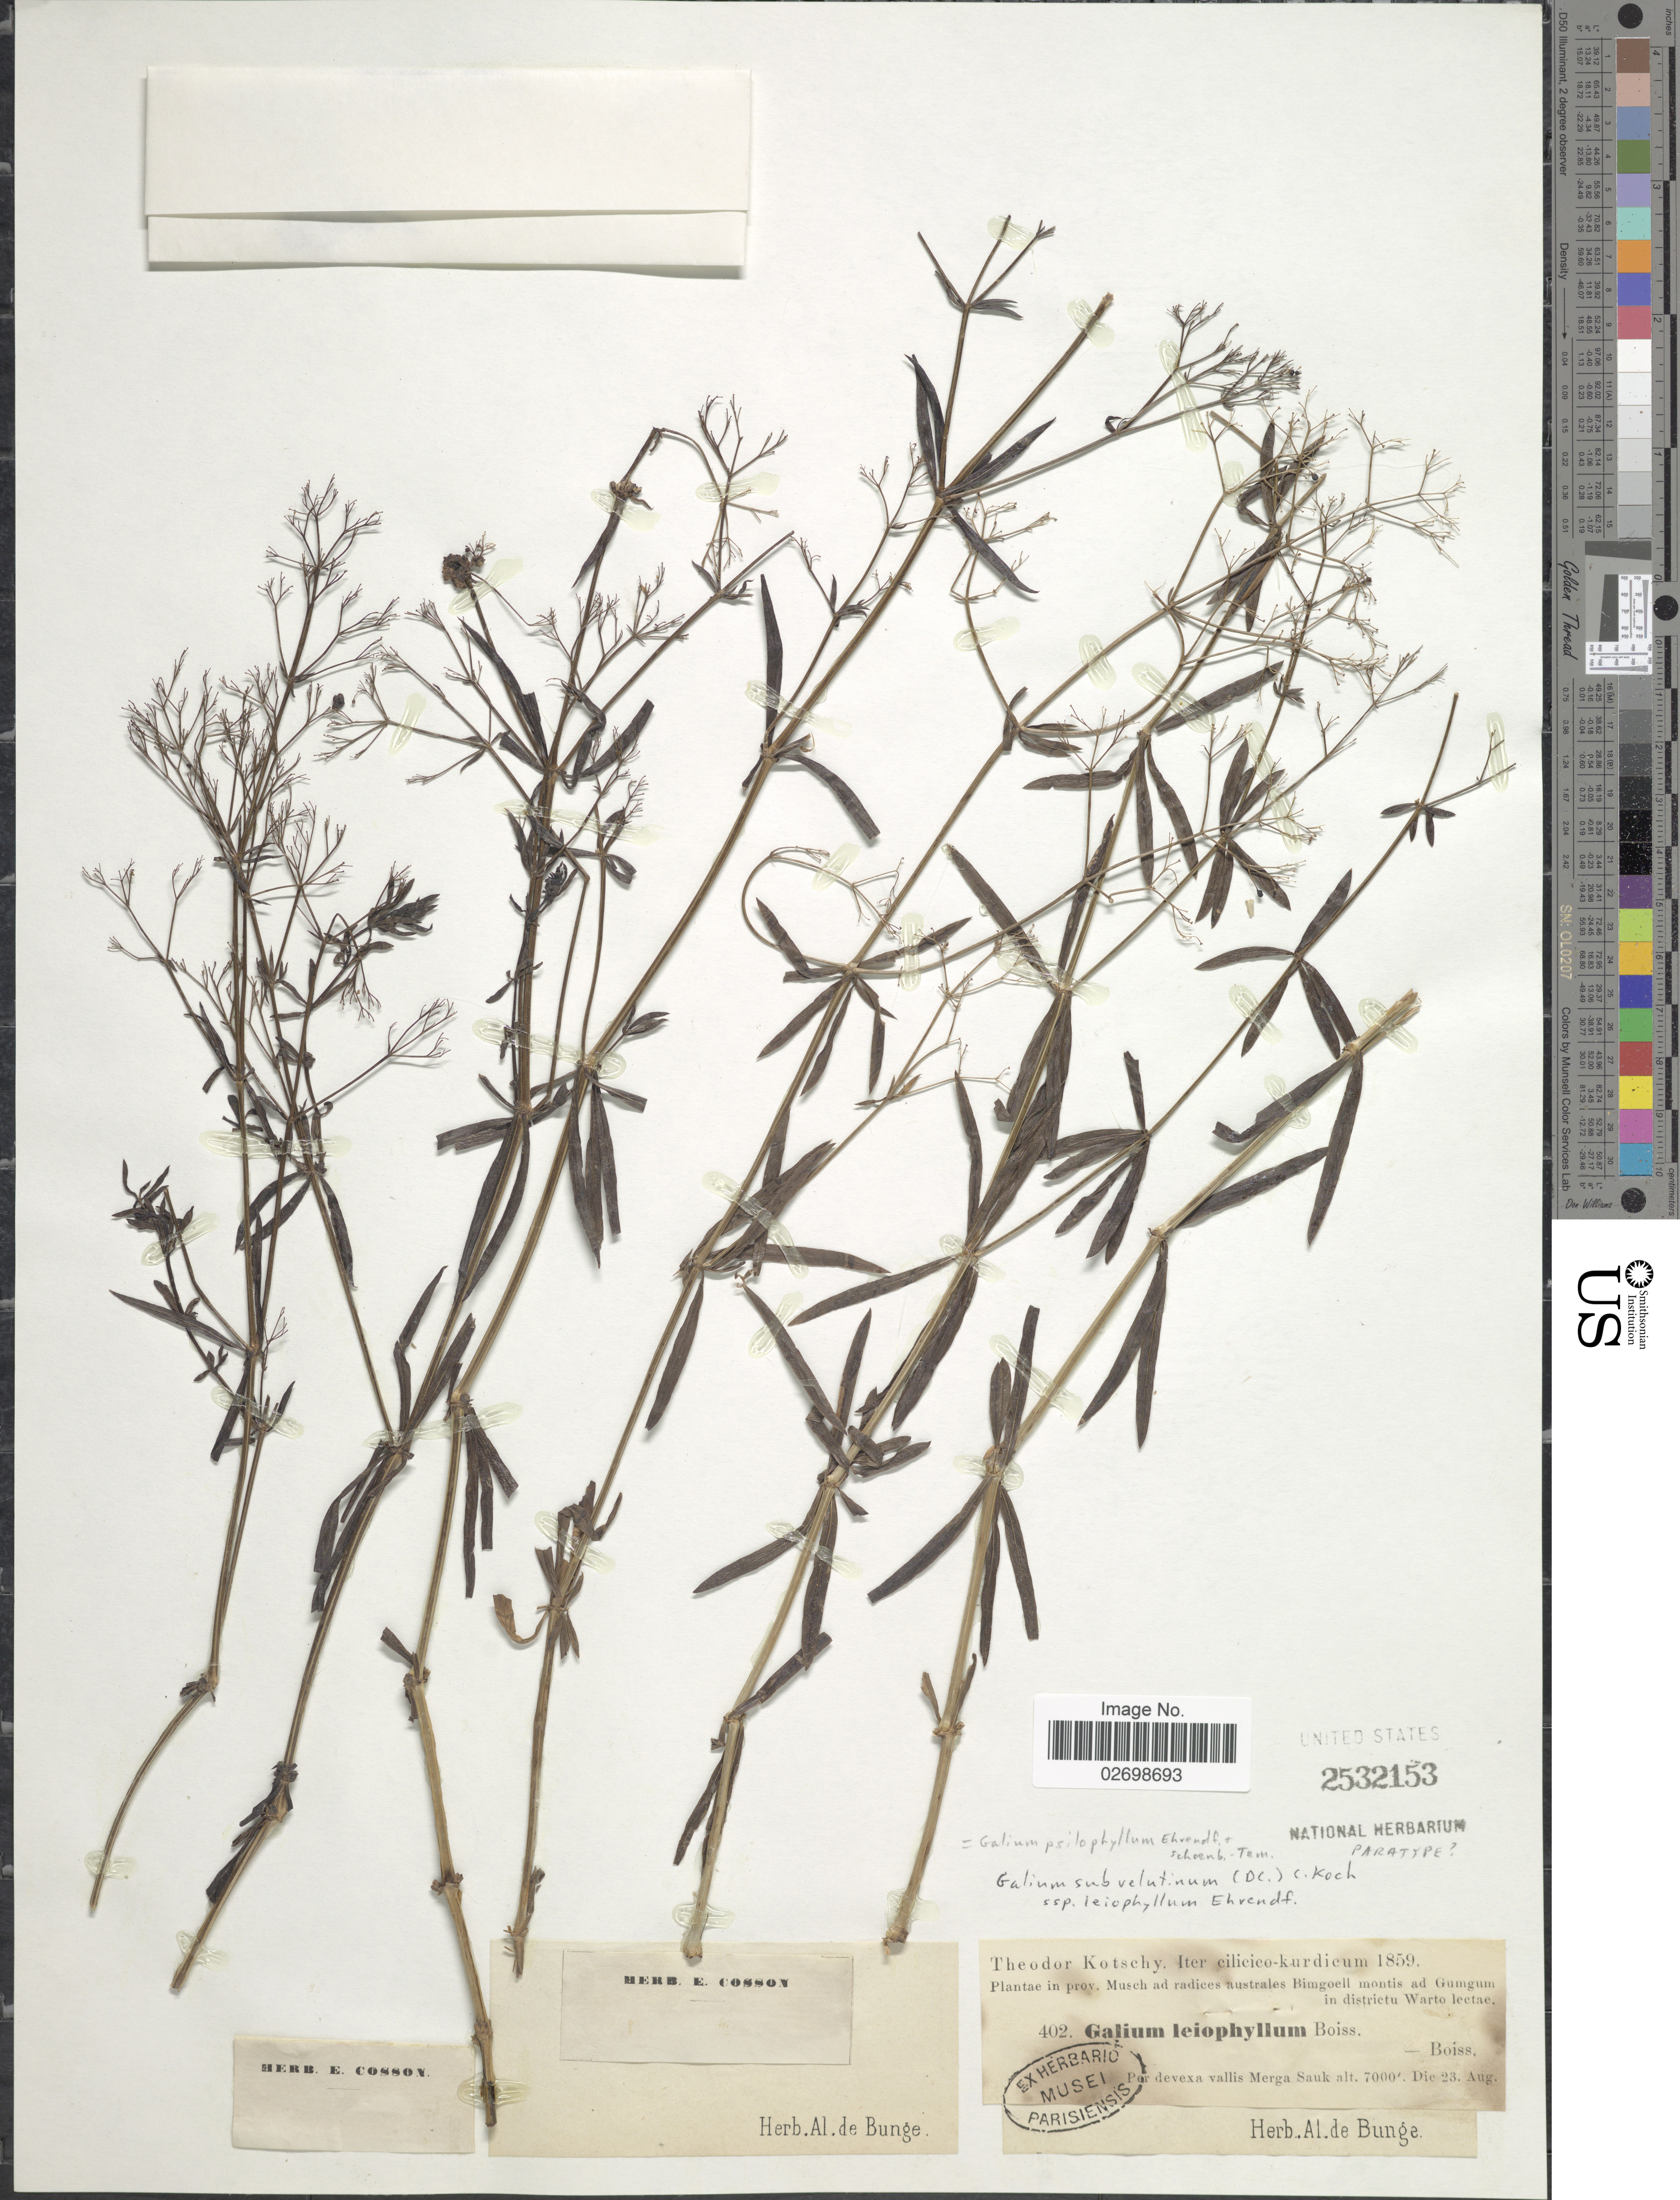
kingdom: Plantae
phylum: Tracheophyta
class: Magnoliopsida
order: Gentianales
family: Rubiaceae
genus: Galium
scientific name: Galium psilophyllum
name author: Ehrend. & Schönb.-Tem.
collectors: ex herb. Al. de Bung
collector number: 402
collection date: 1859-12-23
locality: Par devexa vallis Merga Sauk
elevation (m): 2134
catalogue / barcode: US 2532153